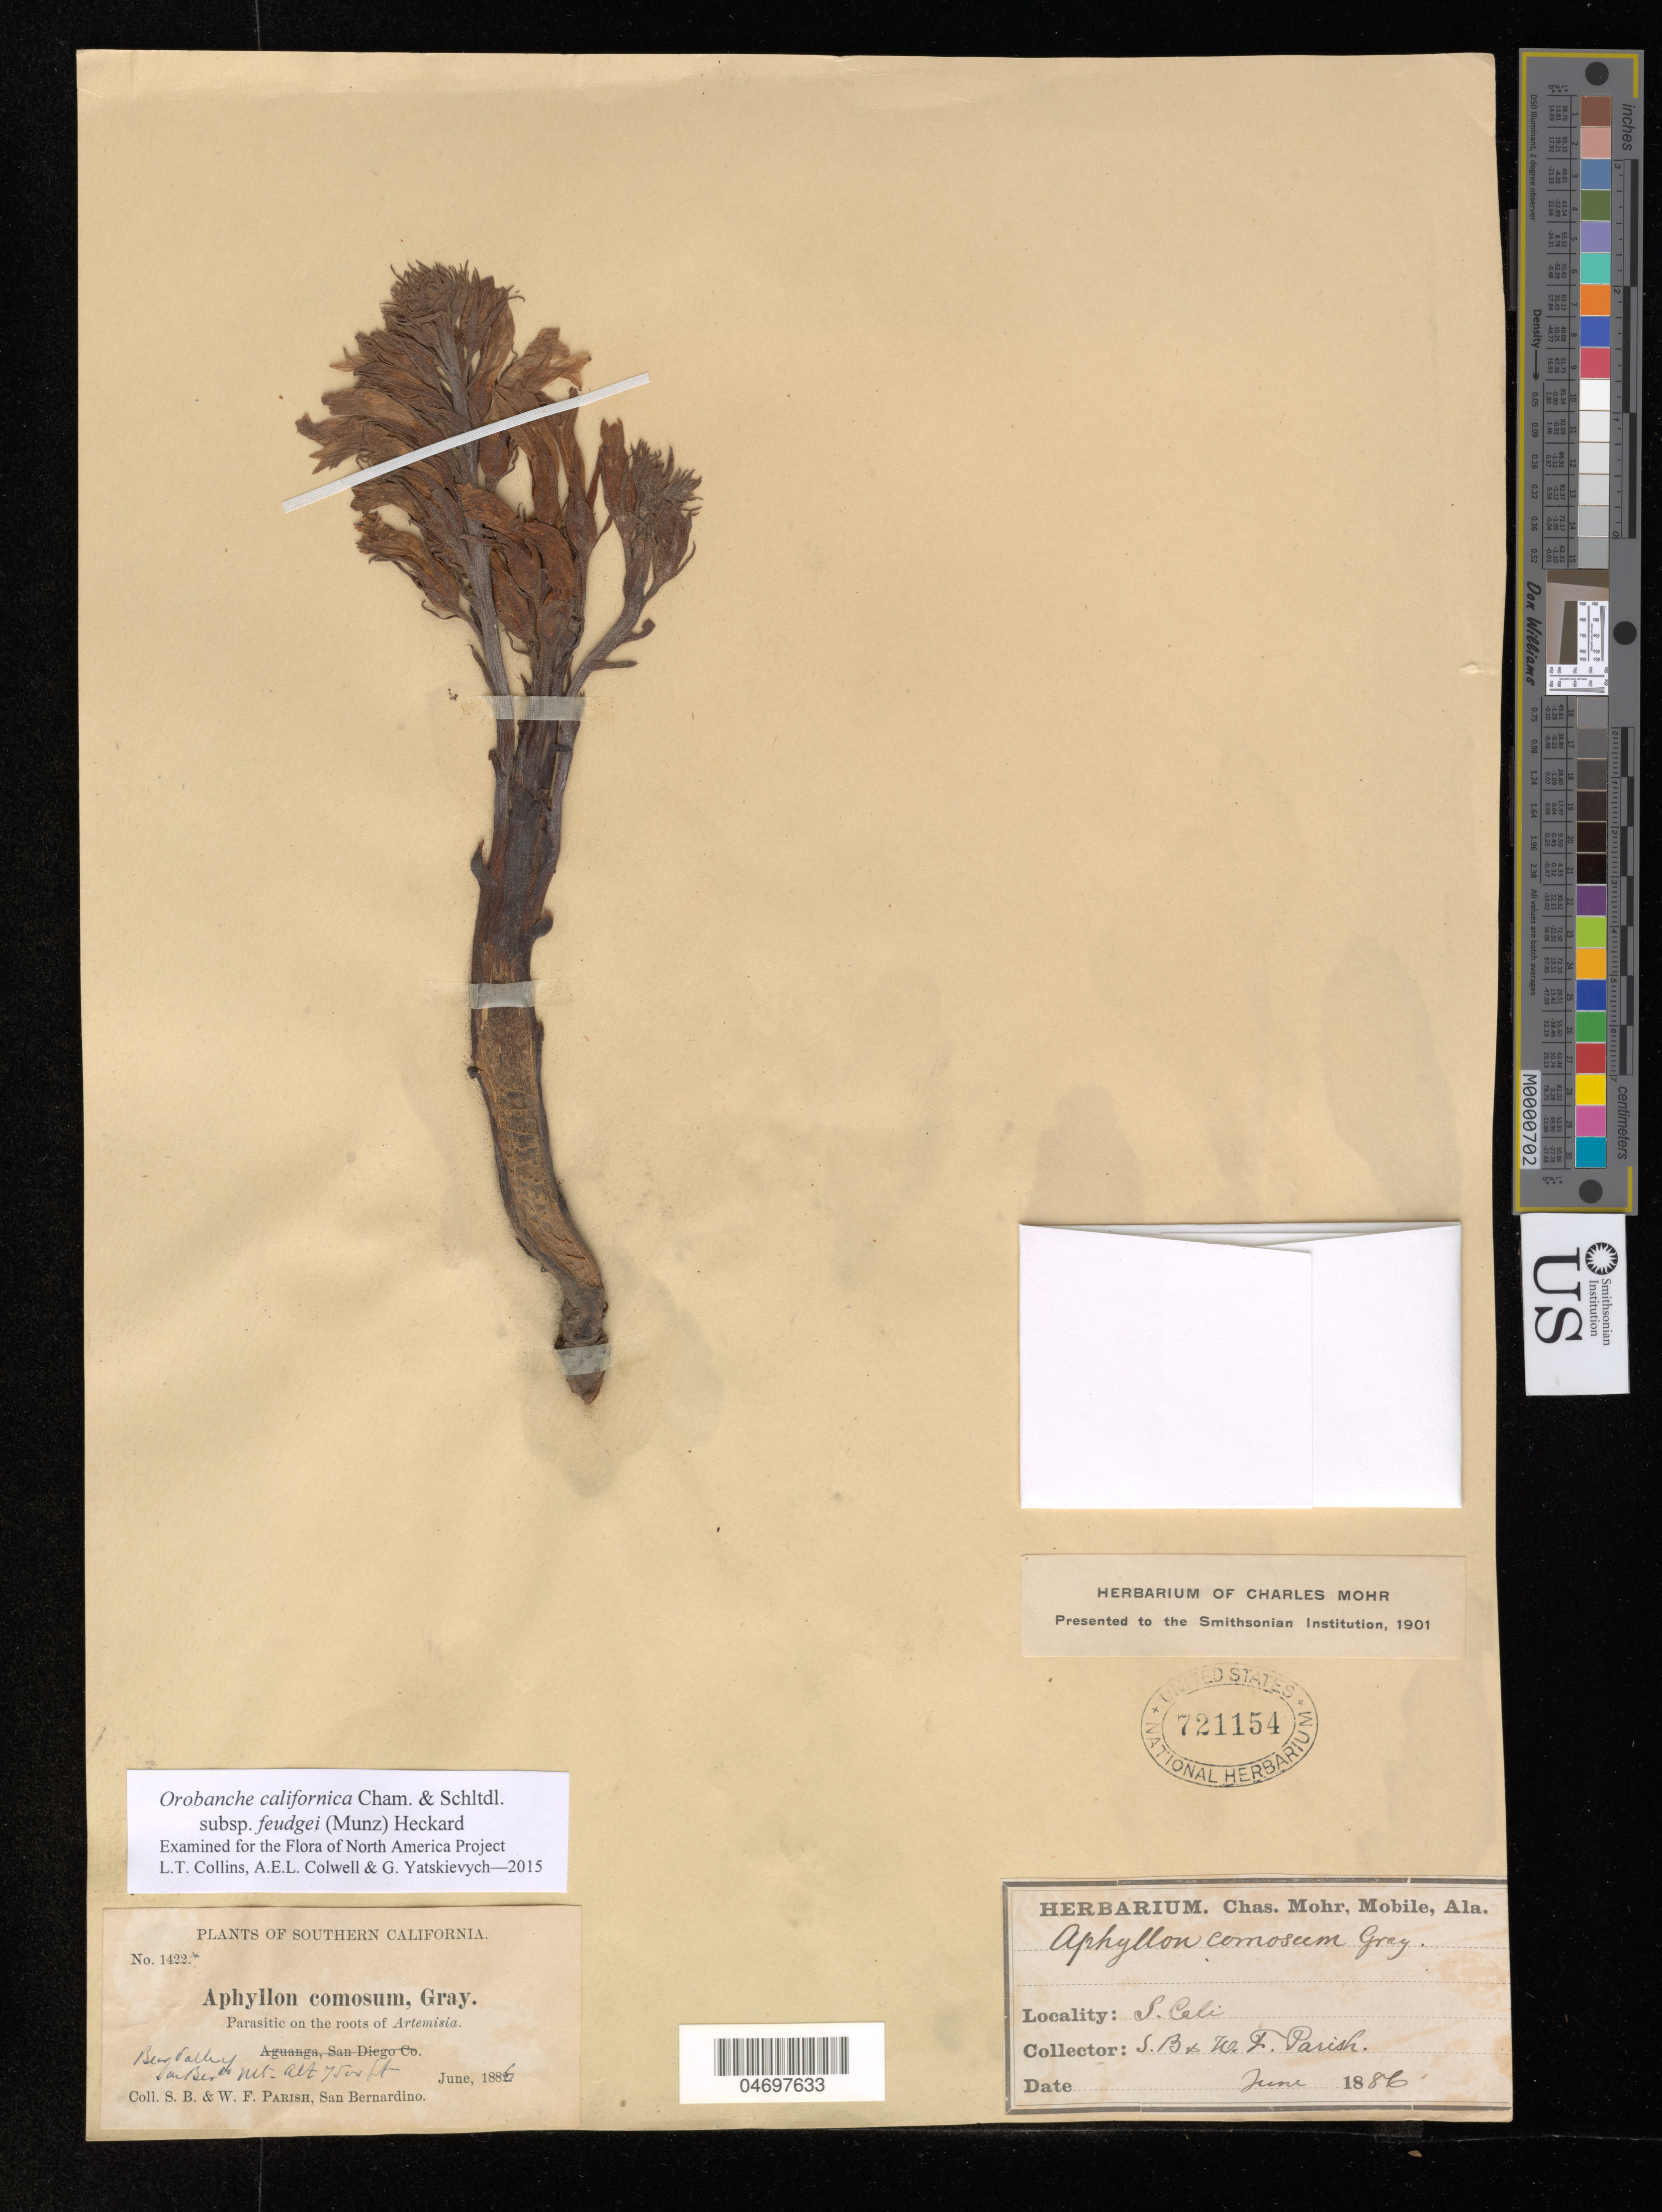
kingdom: Plantae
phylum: Tracheophyta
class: Magnoliopsida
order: Lamiales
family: Orobanchaceae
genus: Orobanche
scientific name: Orobanche californica subsp. feudgei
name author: (Munz) Heckard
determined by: Collins, L. T.; Colwell, A. E.; Yatskievych, G. A.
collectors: S. B. Parish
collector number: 1422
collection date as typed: Jun 1886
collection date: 1886-06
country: United States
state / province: California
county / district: San Bernardino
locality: Bear Valley.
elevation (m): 1829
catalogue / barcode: US 721154